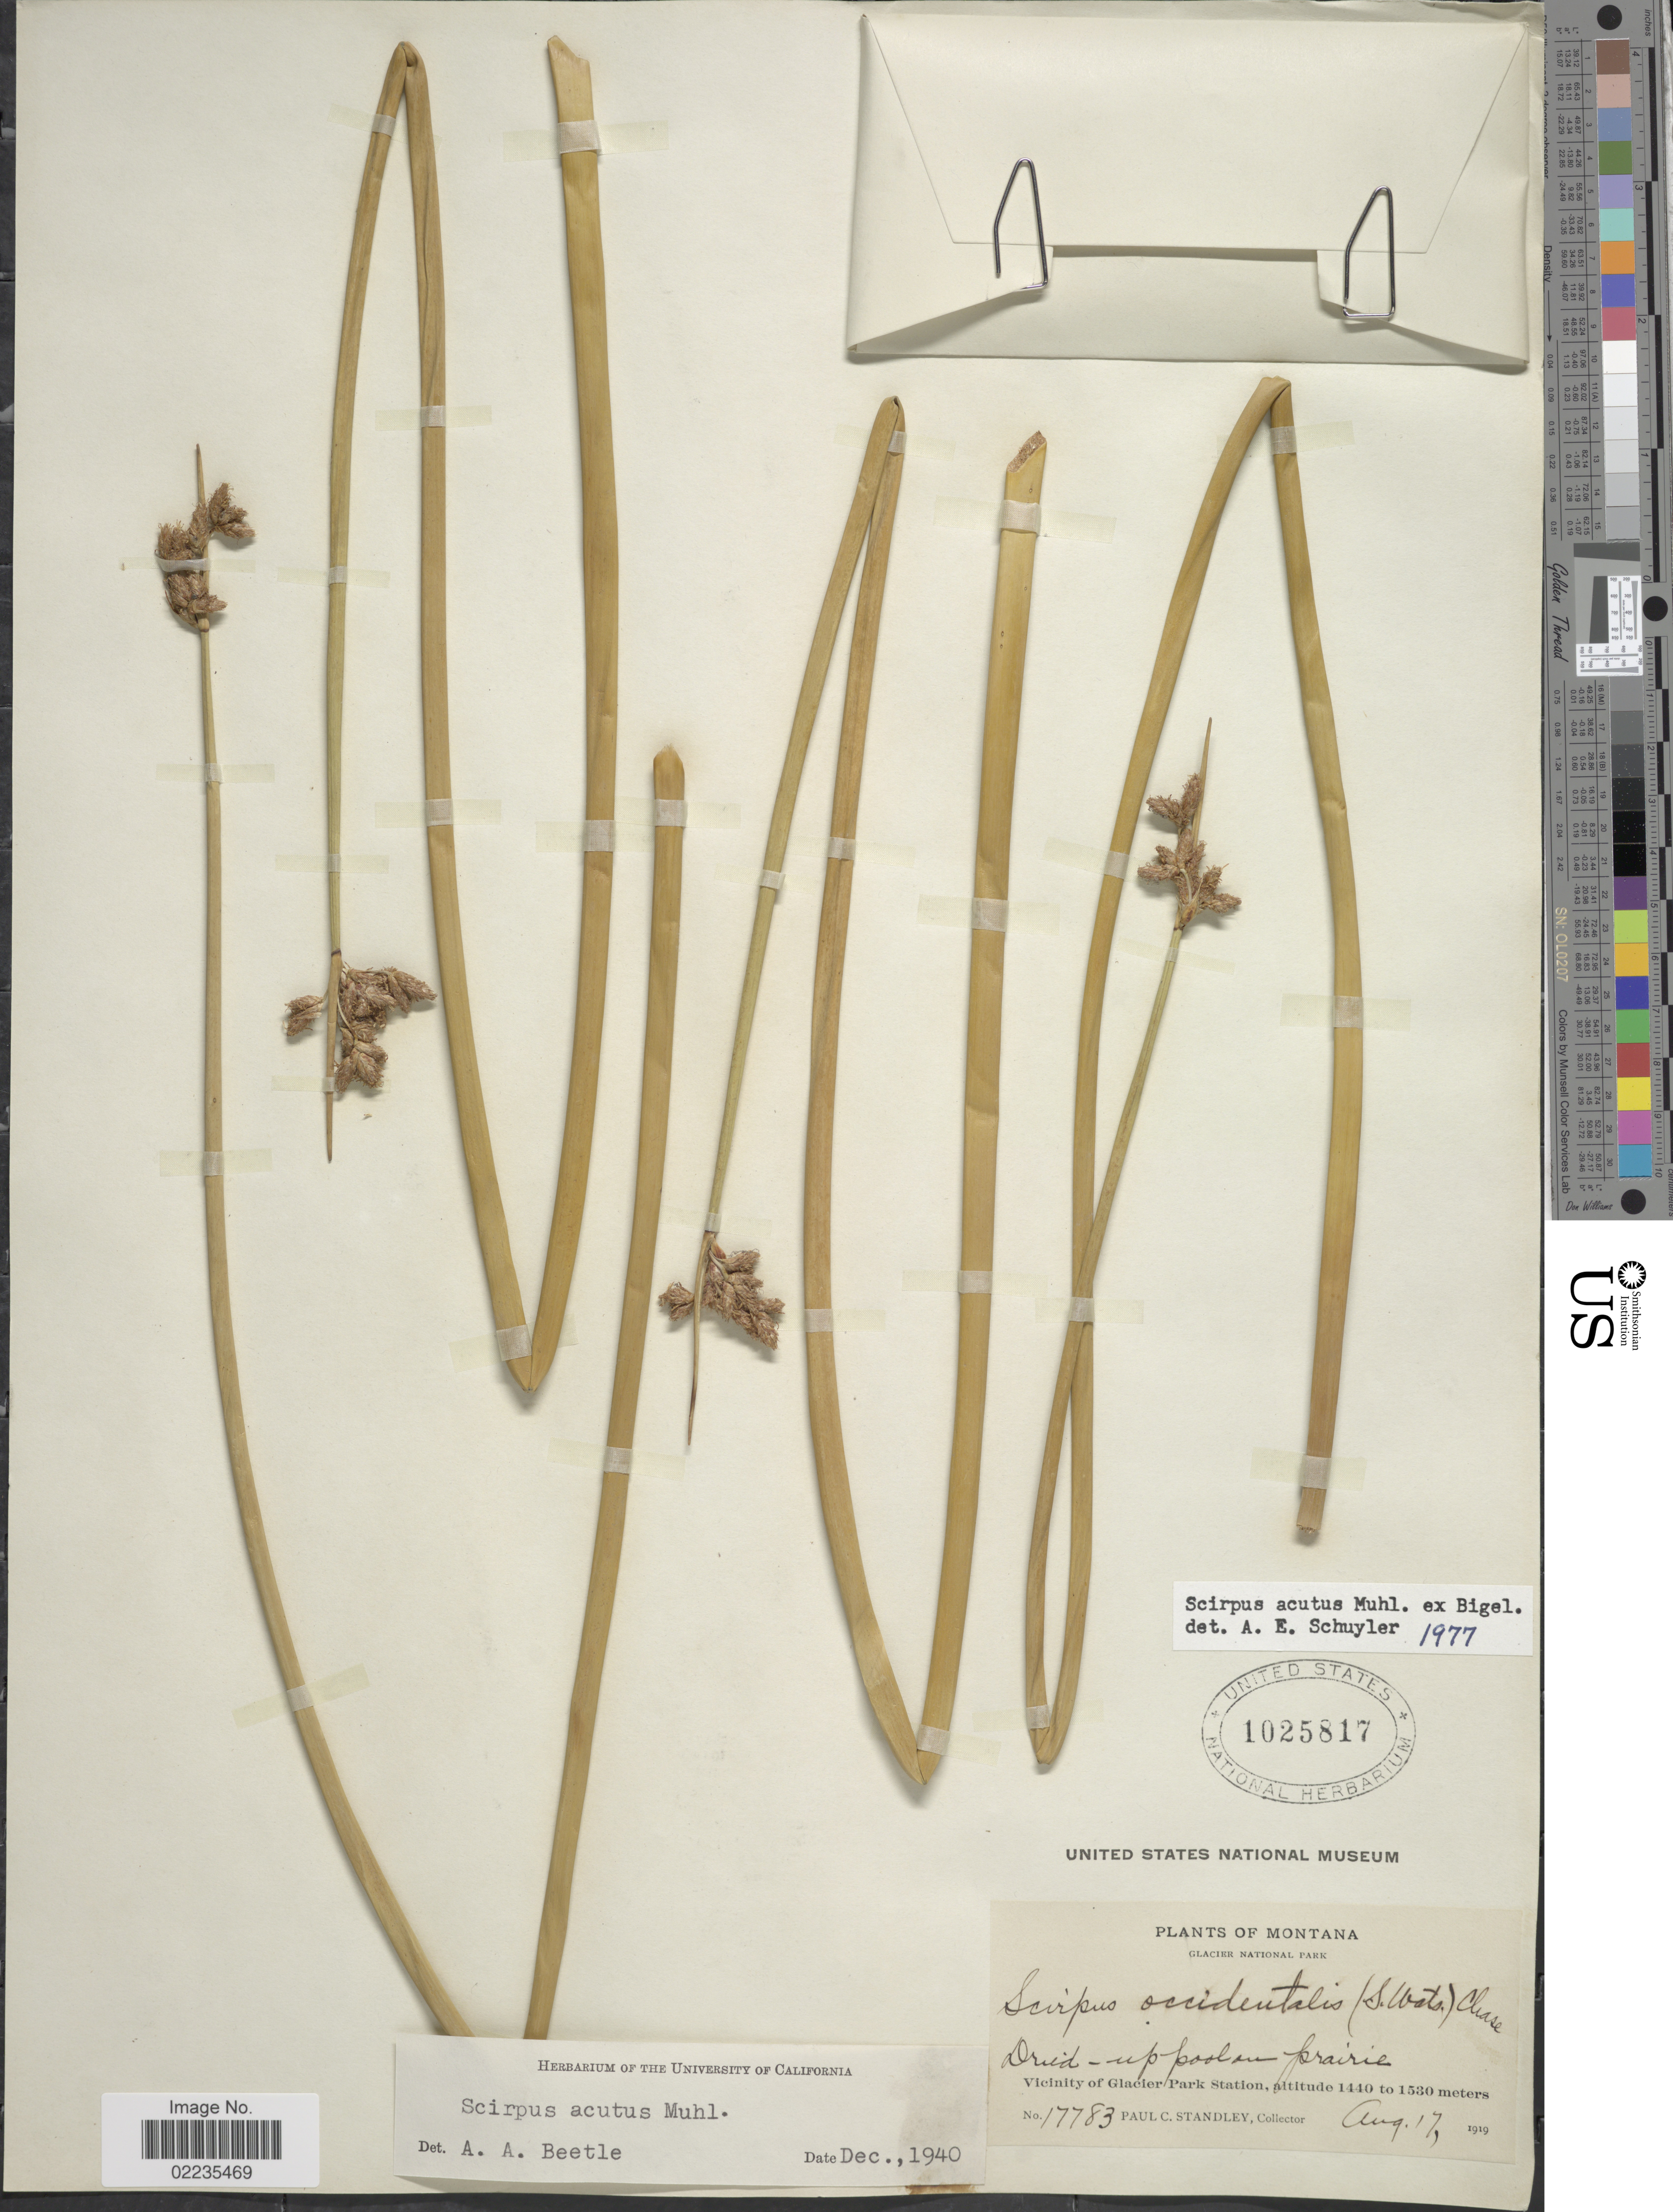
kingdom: Plantae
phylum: Tracheophyta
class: Liliopsida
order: Poales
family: Cyperaceae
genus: Schoenoplectus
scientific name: Schoenoplectus acutus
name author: (Muhl. ex Bigelow) Á. Löve & D. Löve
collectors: P. C. Standley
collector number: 17783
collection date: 1919-08-17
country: United States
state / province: Montana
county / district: Glacier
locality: Glacier National Park, Vicinity of Glacier Park Station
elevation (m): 1440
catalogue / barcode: US 1025817